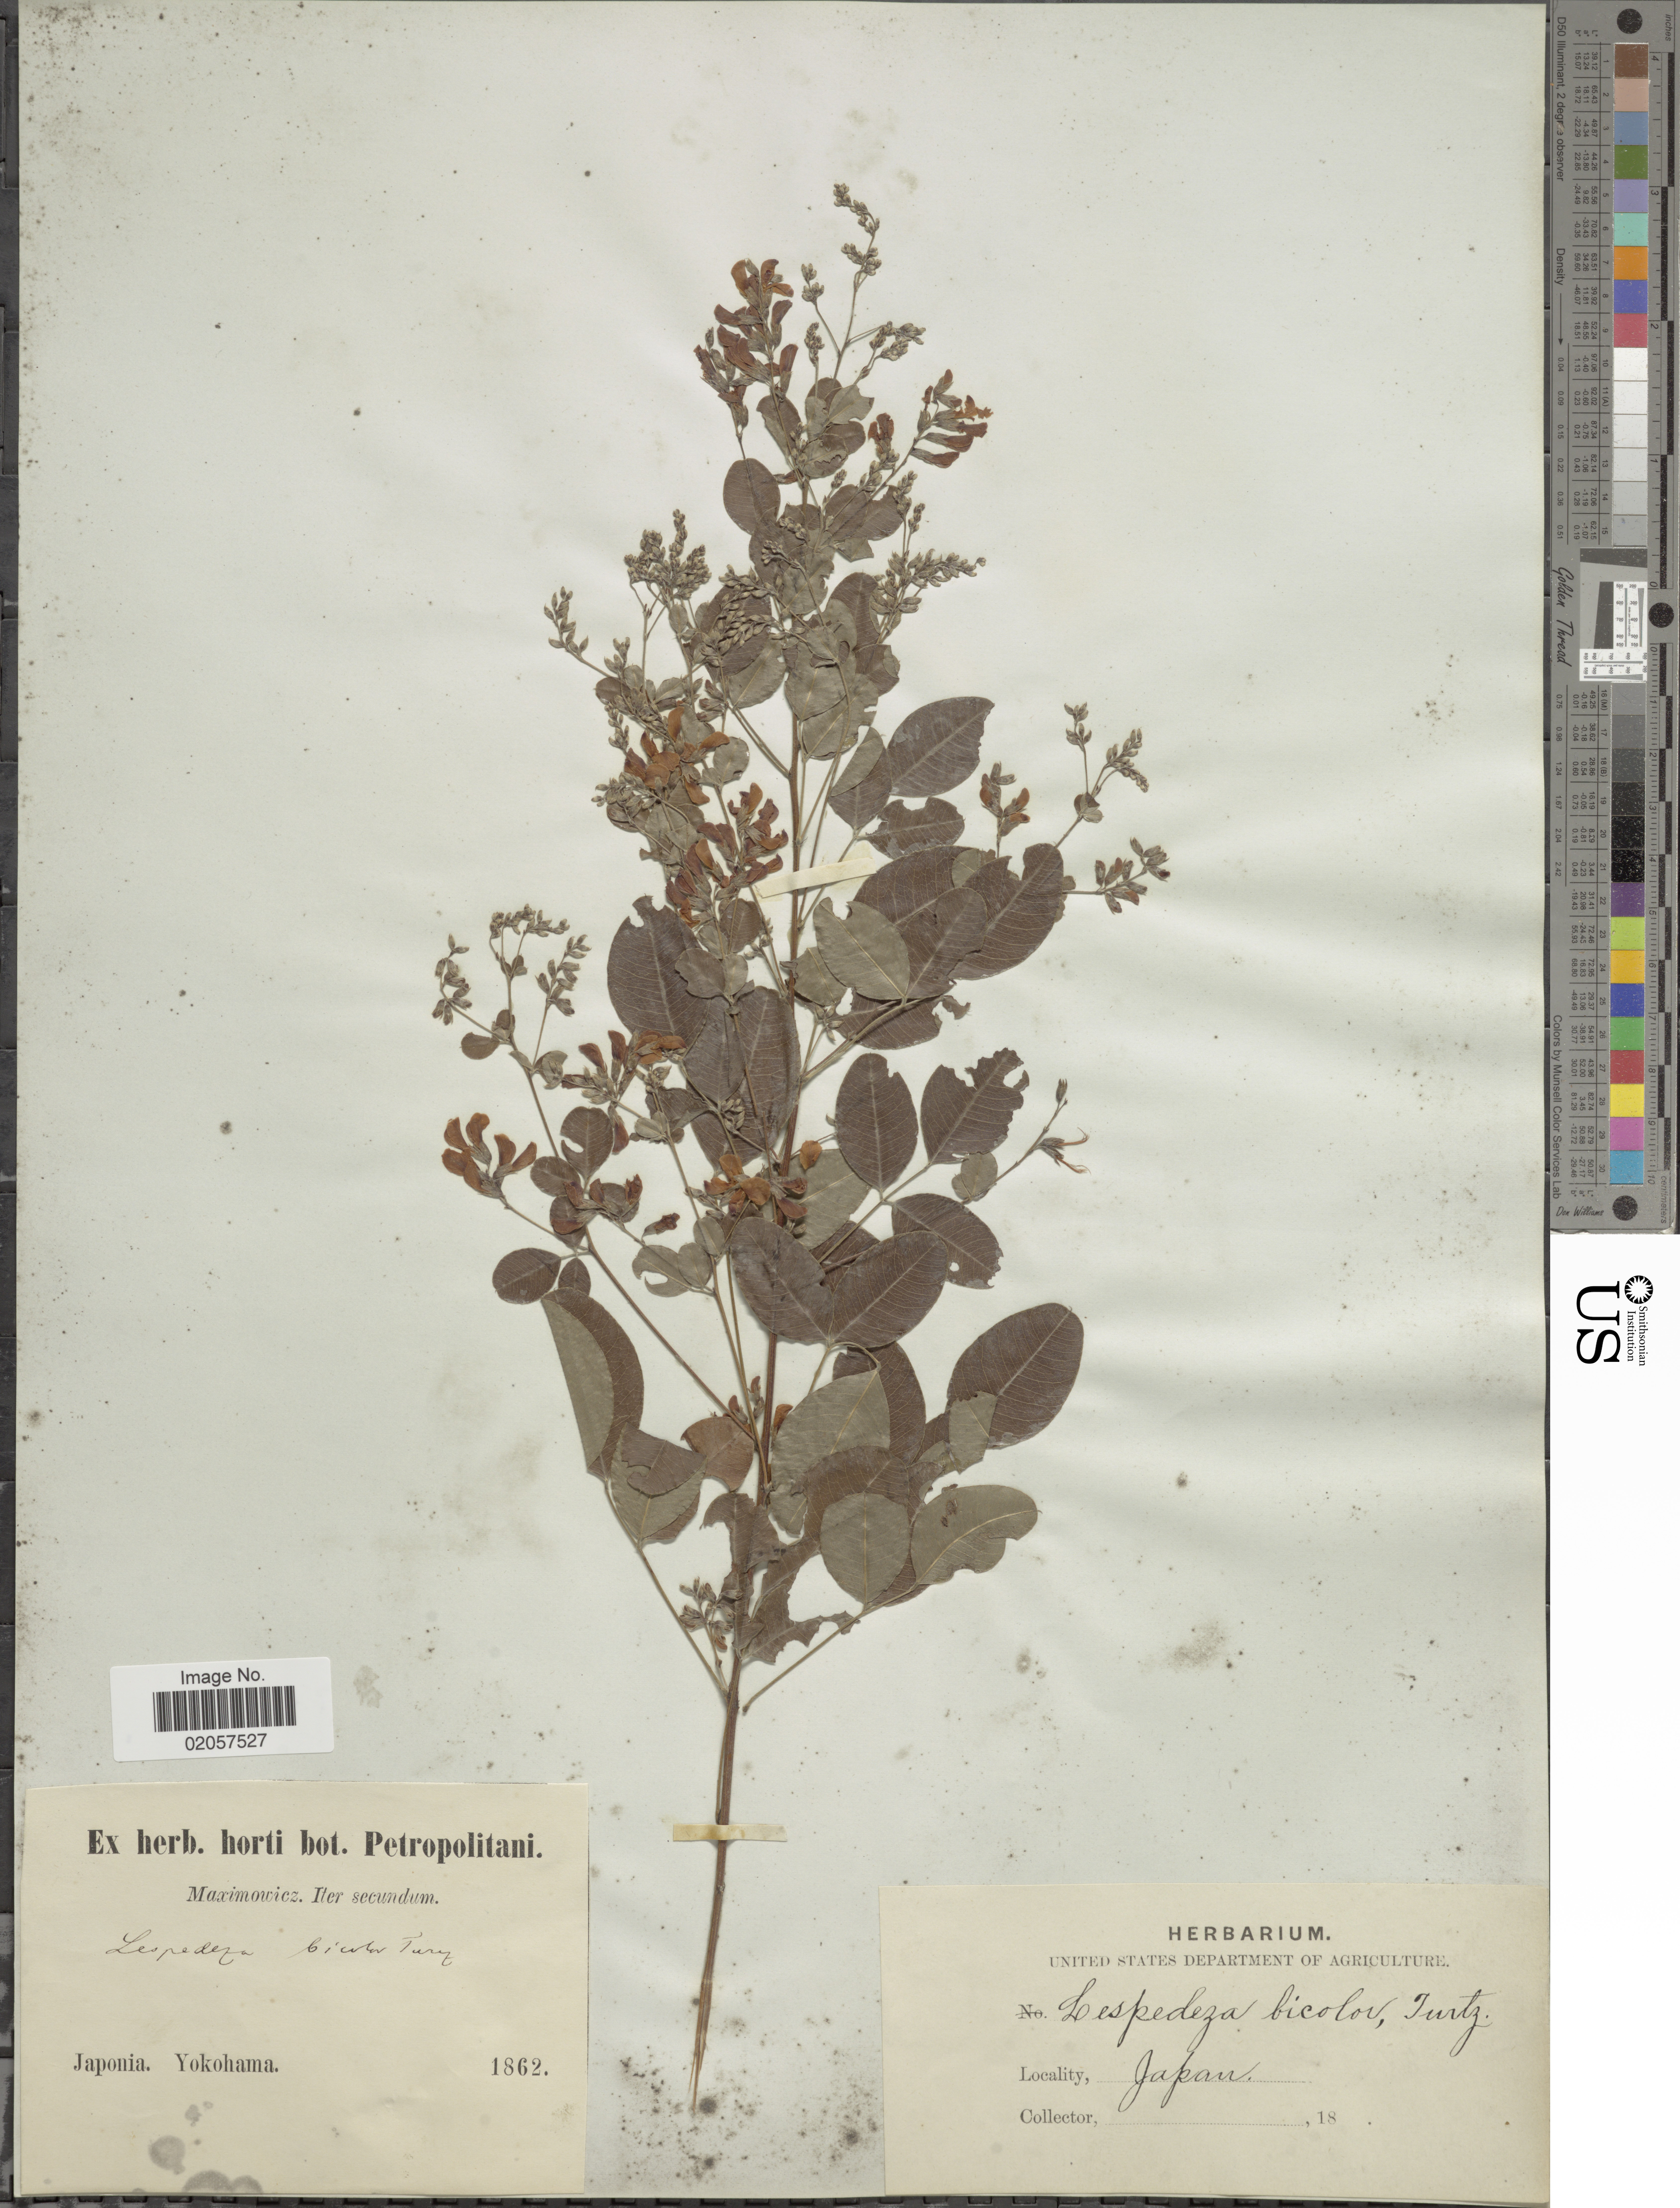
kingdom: Plantae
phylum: Tracheophyta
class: Magnoliopsida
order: Fabales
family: Fabaceae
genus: Lespedeza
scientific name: Lespedeza bicolor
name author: Turcz.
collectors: Maximowicz, --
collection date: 1862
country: Japan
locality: Japan. Yokohama.